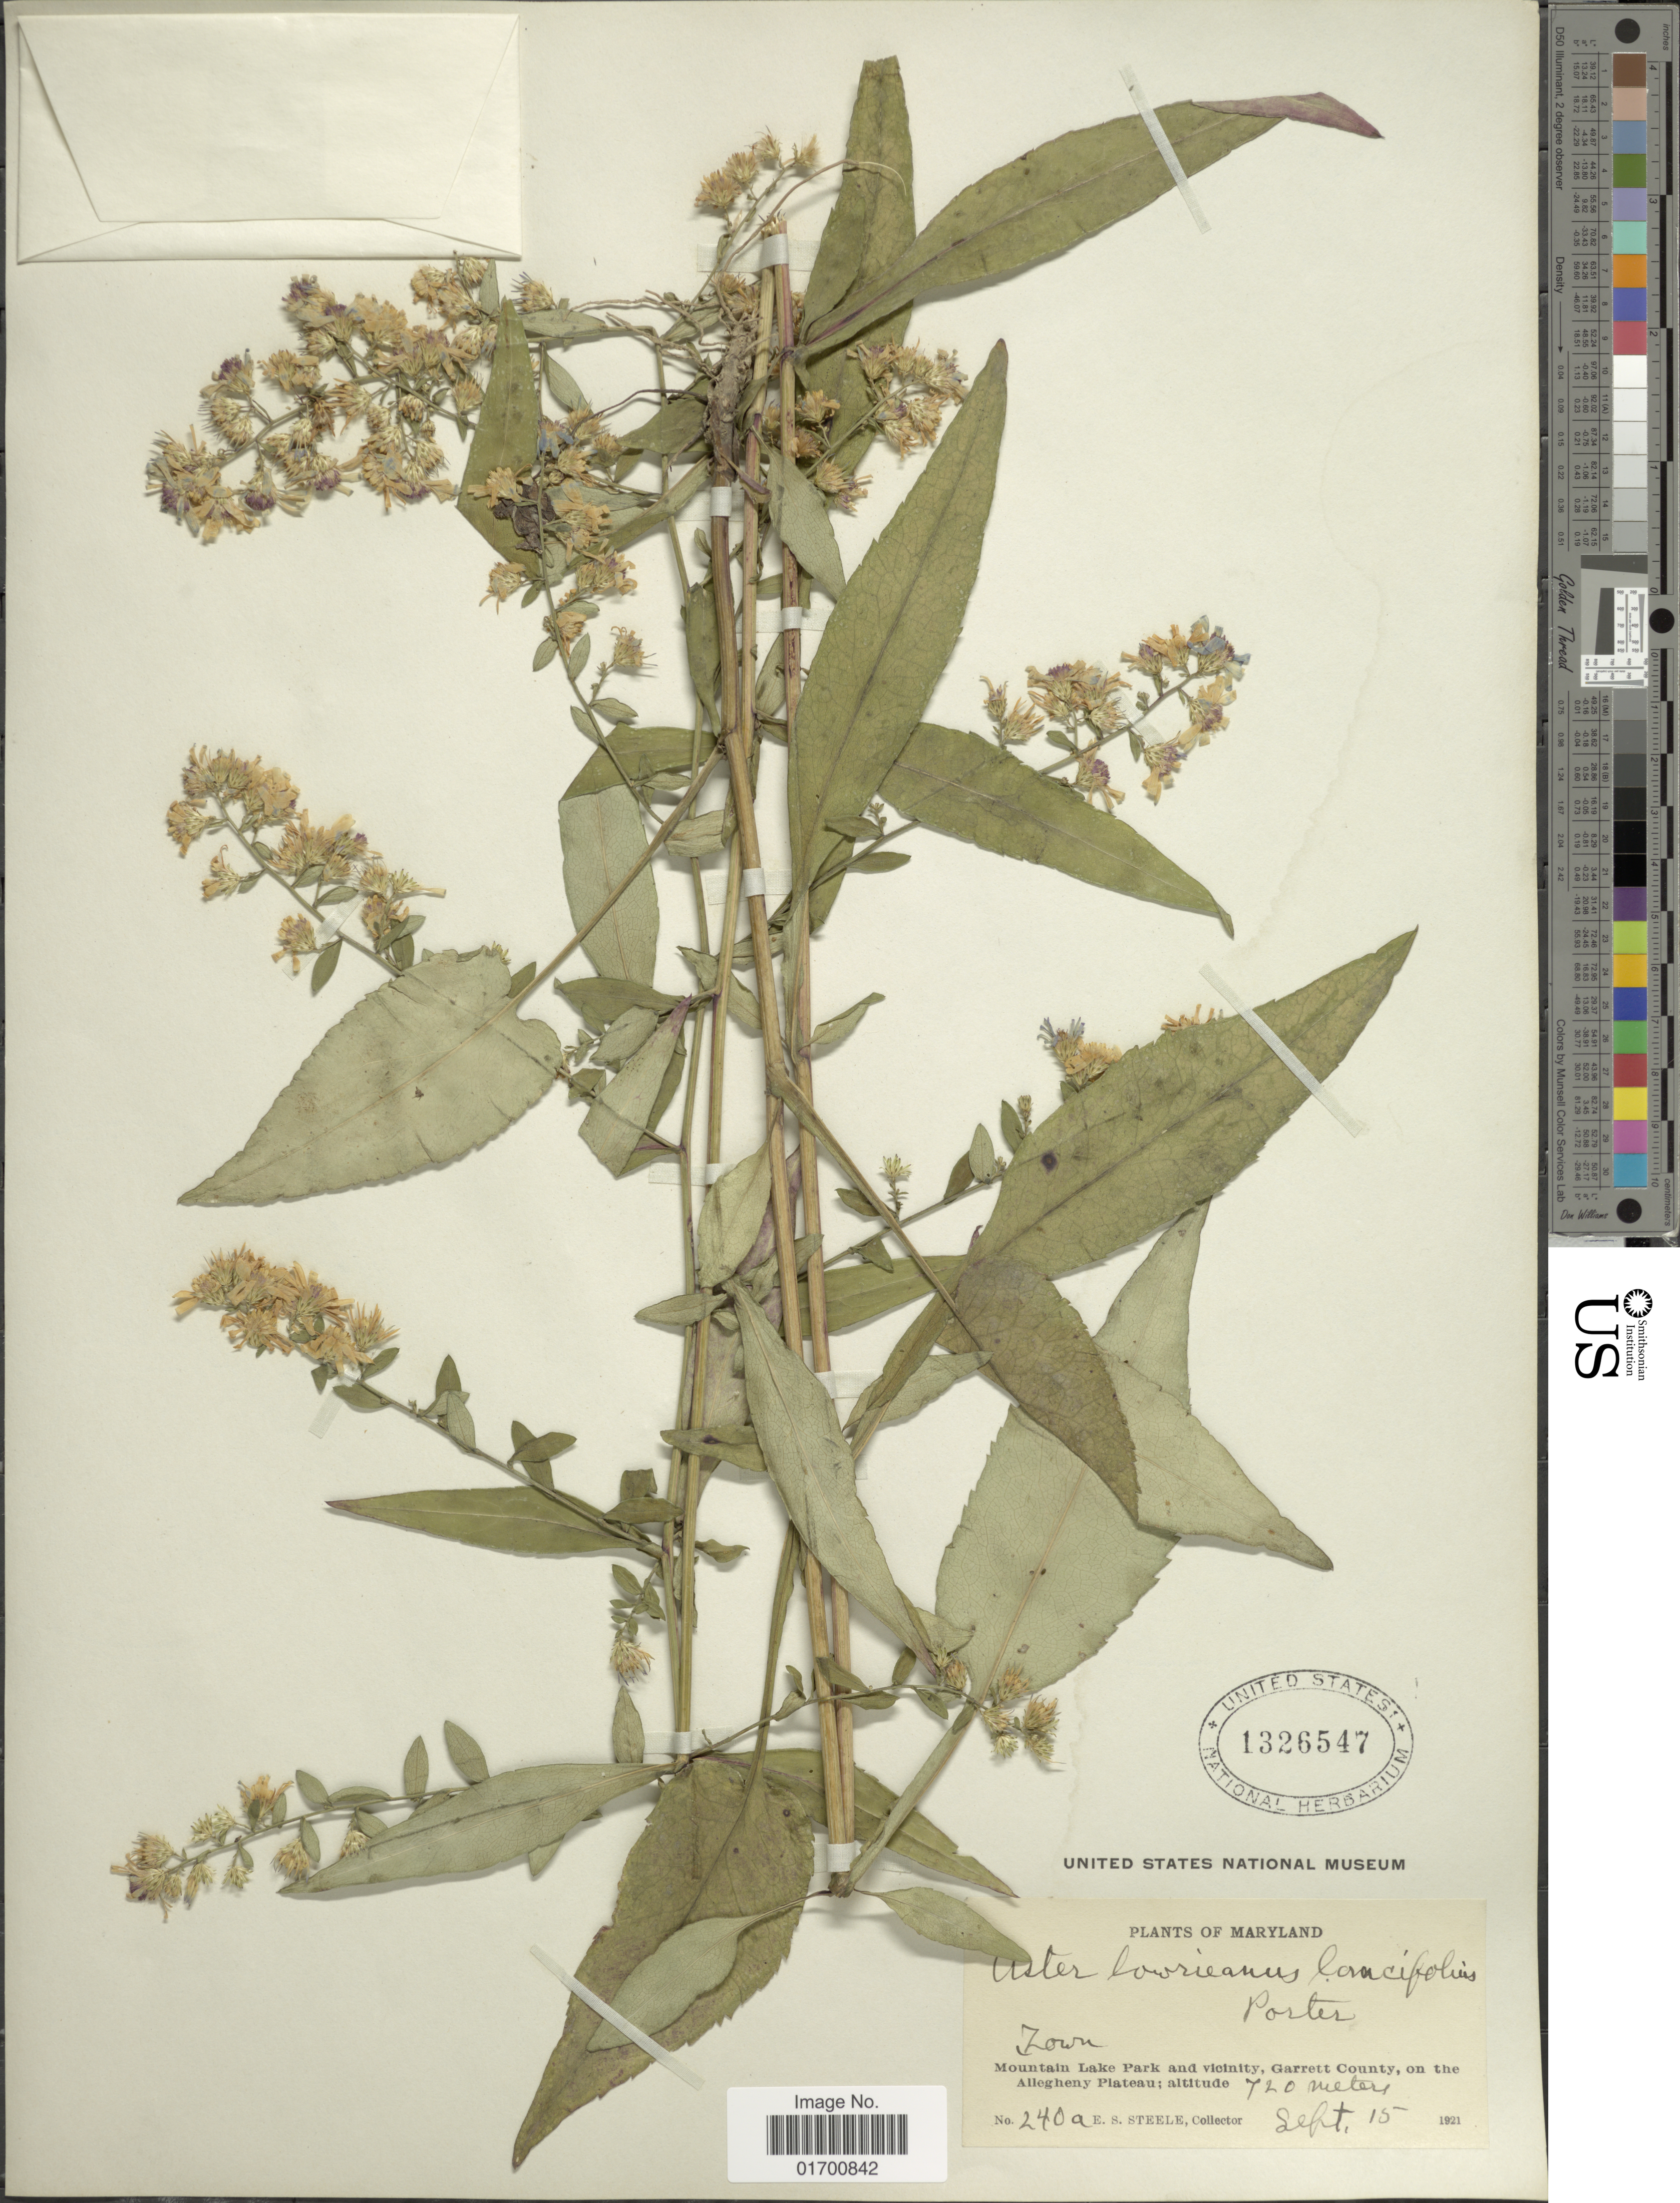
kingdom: Plantae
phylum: Tracheophyta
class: Magnoliopsida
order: Asterales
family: Asteraceae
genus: Symphyotrichum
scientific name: Symphyotrichum lowrieanum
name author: (Porter) G.L. Nesom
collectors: E. Steele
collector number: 240a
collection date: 1921-09-15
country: United States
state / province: Maryland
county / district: Garrett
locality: Town, Mountain, Lake Park and Vicinity, Garrett County, on the Allegheny Plateau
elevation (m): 720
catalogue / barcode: US 1326547